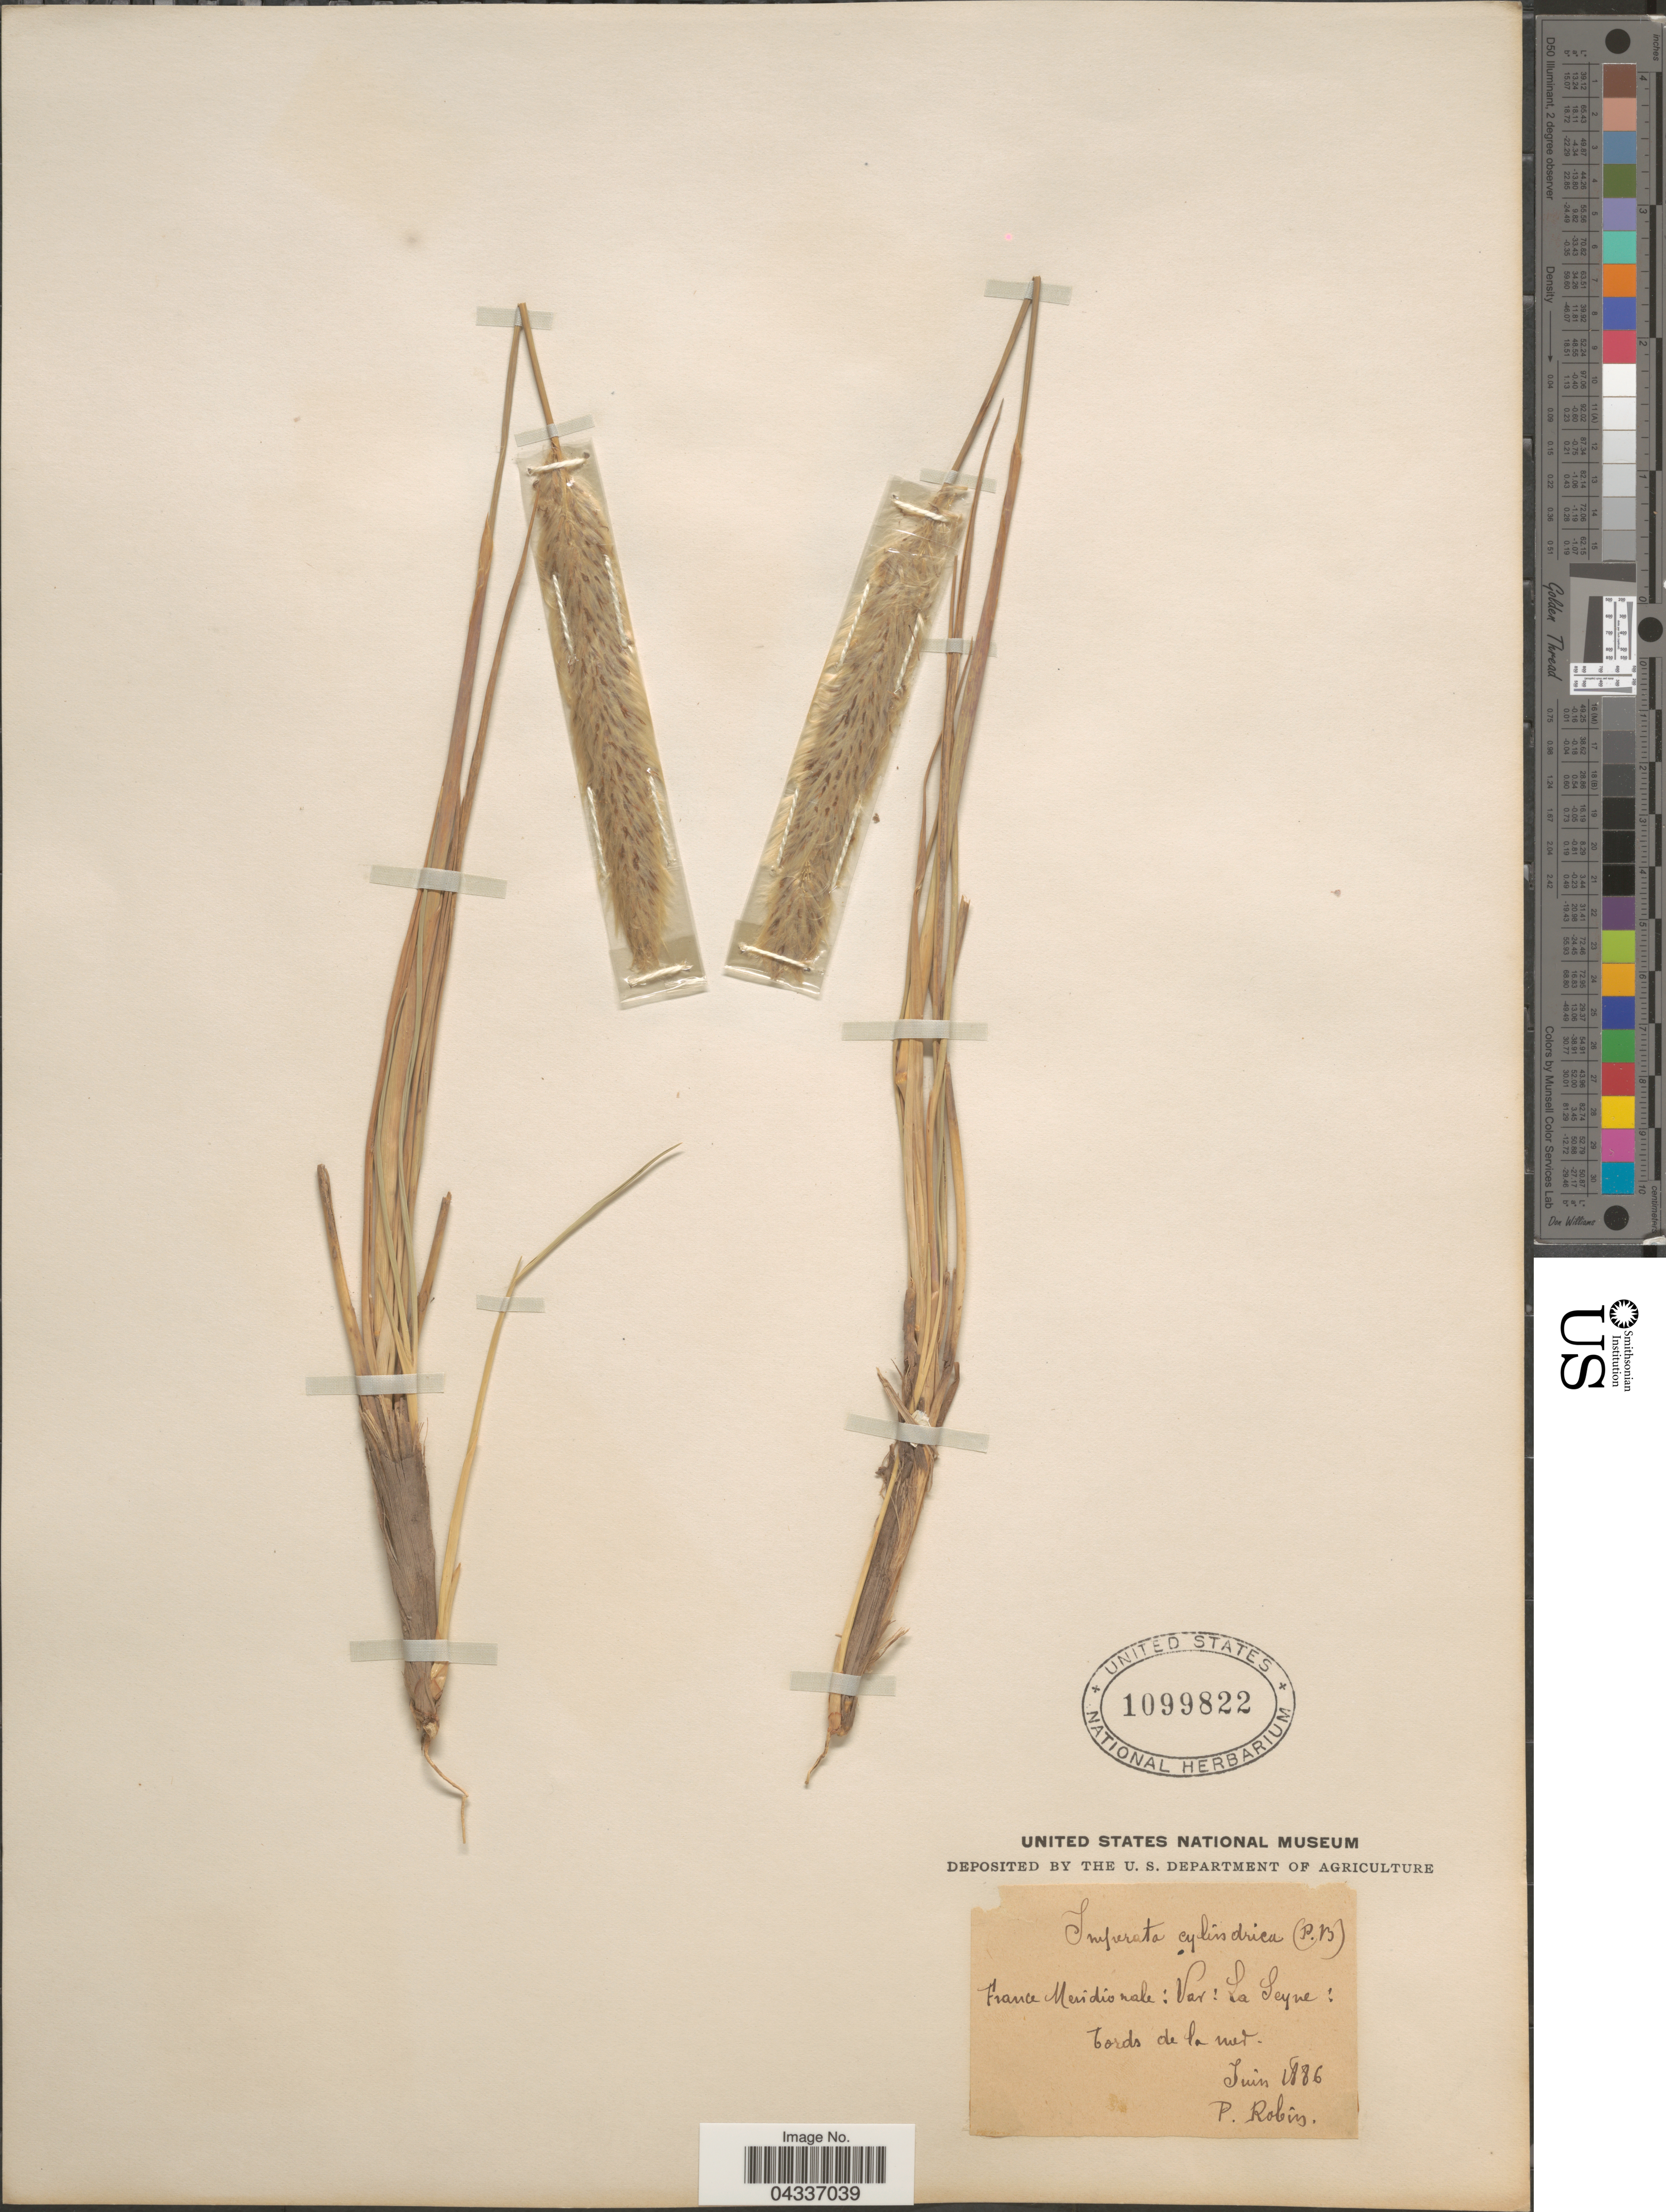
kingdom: Plantae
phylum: Tracheophyta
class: Liliopsida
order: Poales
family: Poaceae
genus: Imperata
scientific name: Imperata cylindrica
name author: (L.) P. Beauv.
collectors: P. Robin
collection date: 1886-06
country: France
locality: France Meridionale: Var: La Seyne: bords de la med.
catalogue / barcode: US 1099822